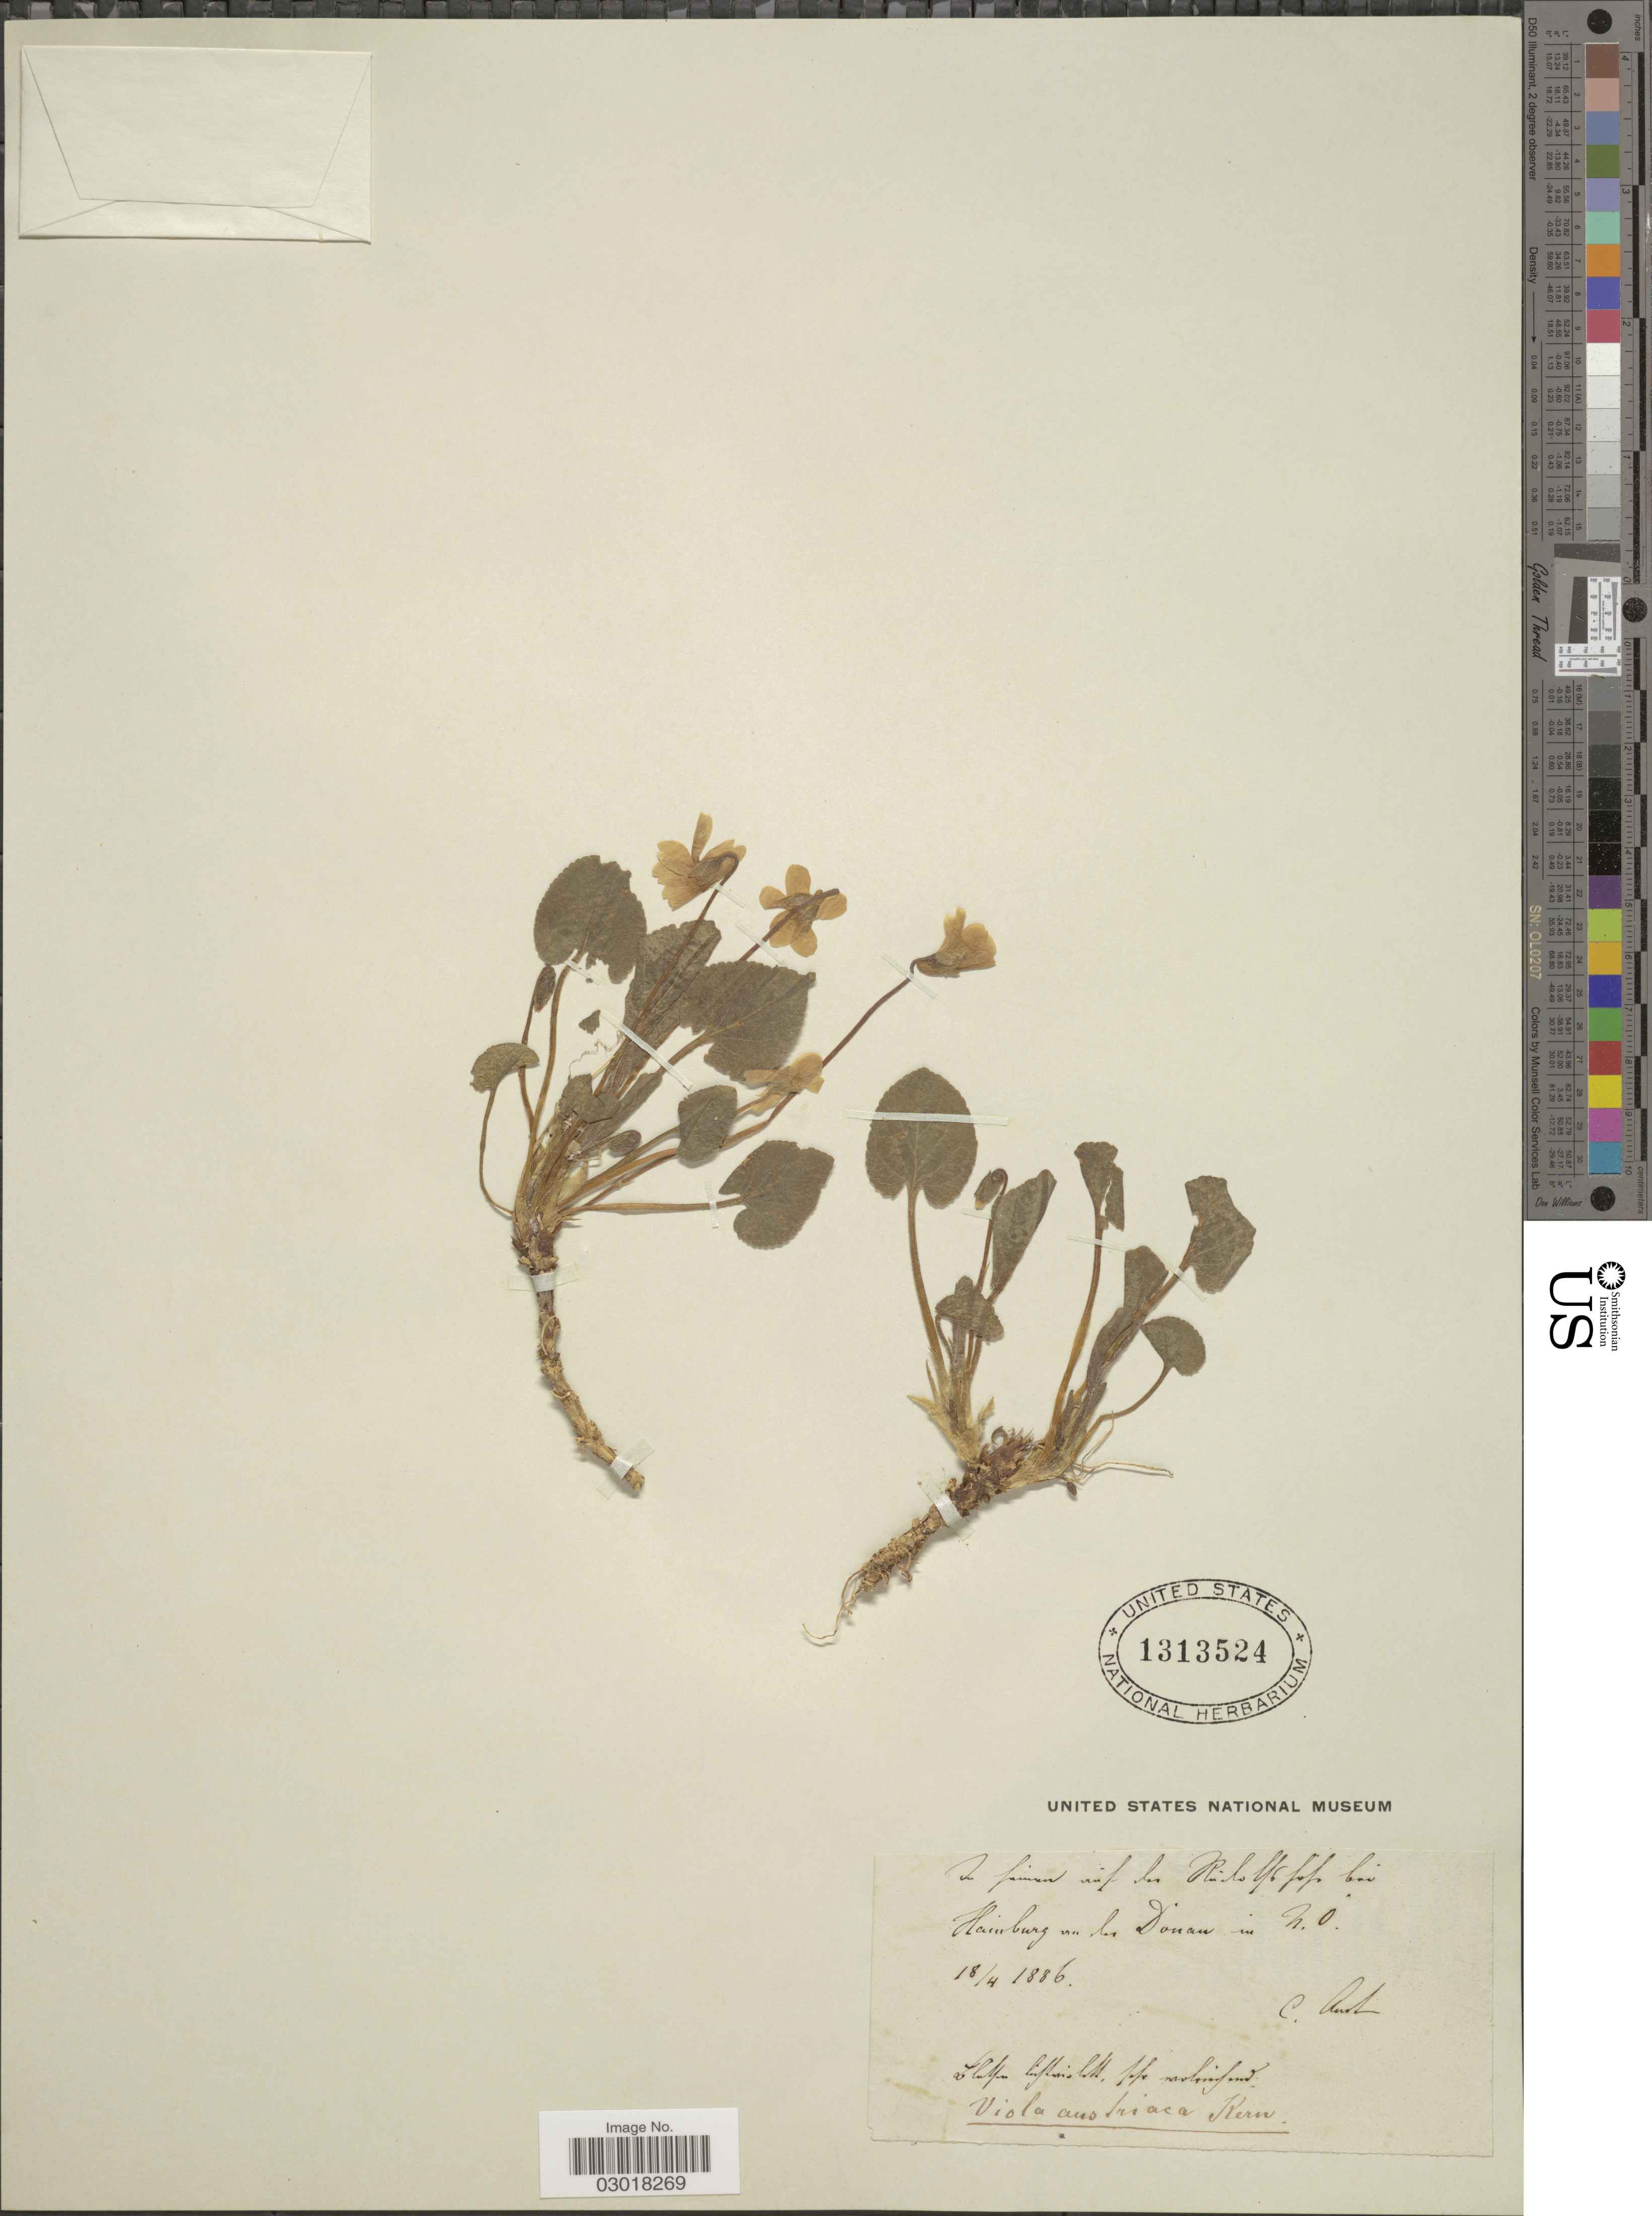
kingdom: Plantae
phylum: Tracheophyta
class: Magnoliopsida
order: Malpighiales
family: Violaceae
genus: Viola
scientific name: Viola austriaca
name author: A. Kern. & Jos. Kern.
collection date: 1886-04-18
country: Germany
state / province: Hamburg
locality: [illegible text] les Donau in N. O.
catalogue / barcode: US 1313524